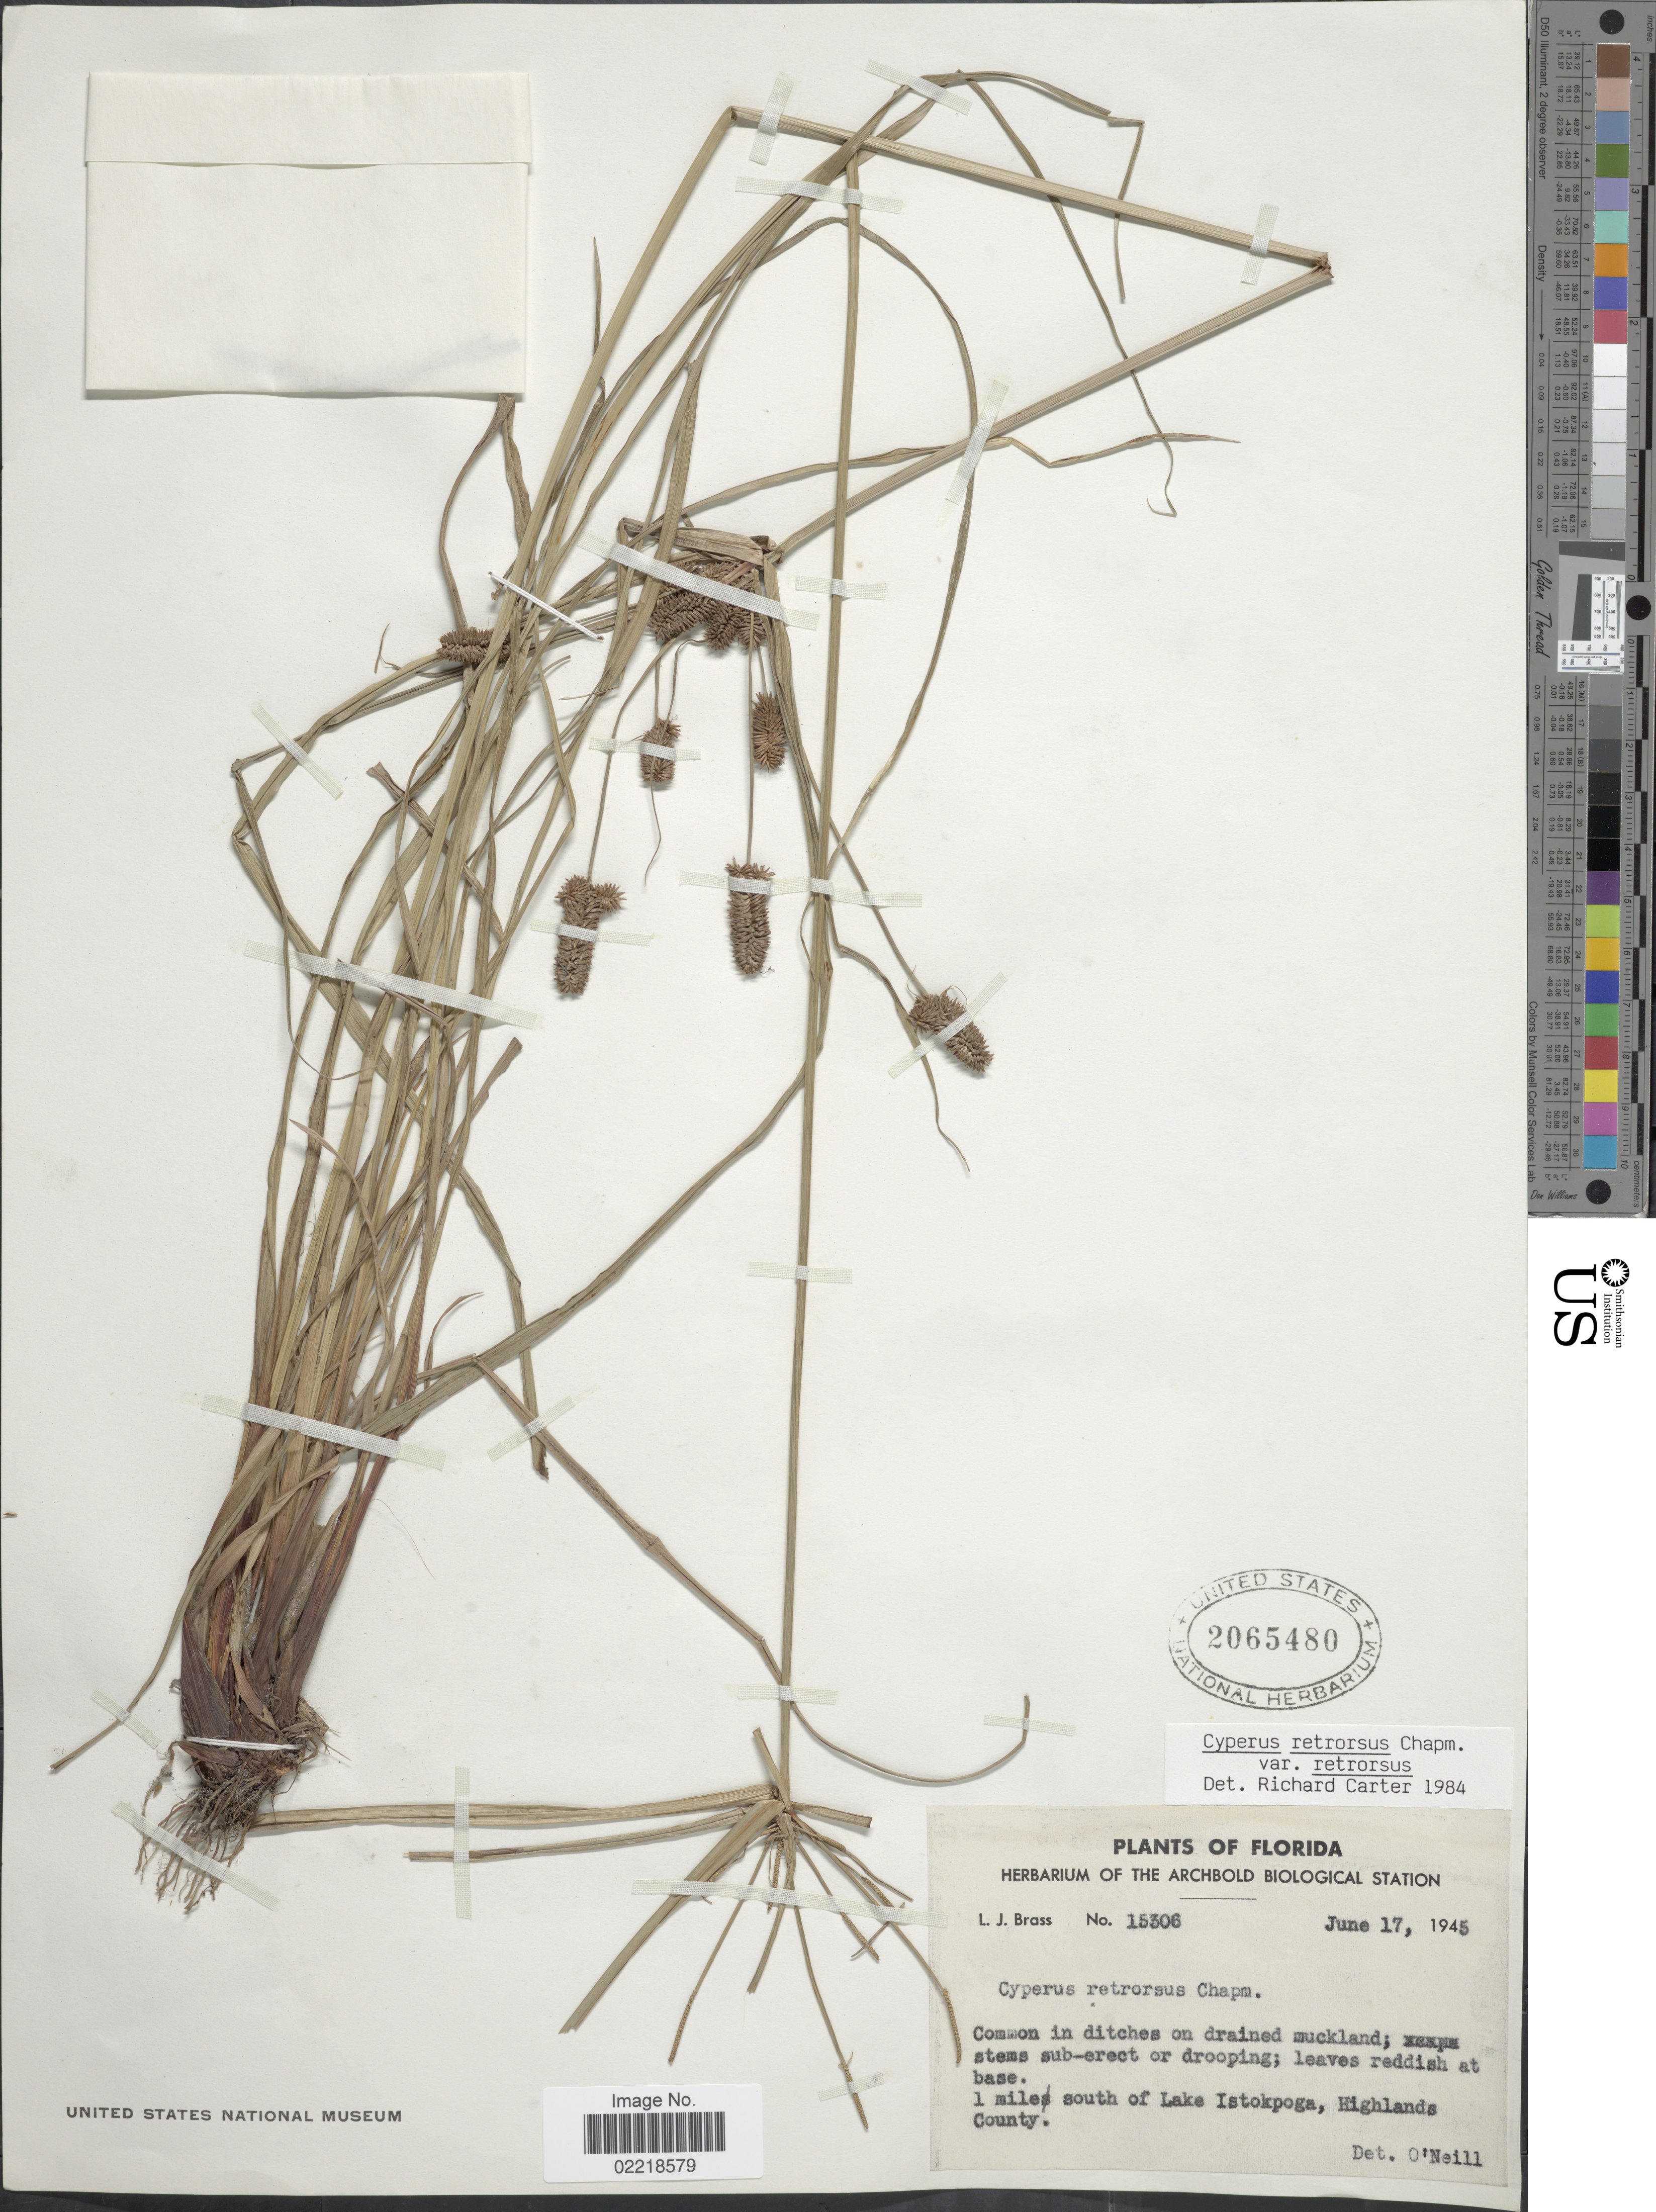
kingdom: Plantae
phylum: Tracheophyta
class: Liliopsida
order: Poales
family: Cyperaceae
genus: Cyperus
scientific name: Cyperus retrorsus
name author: Chapm.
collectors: L. J. Brass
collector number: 15306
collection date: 1945-06-17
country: United States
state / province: Florida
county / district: Highlands County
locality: In ditches on drained muckland, 1 mile south of Lake Istokpoga.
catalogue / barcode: US 2065480